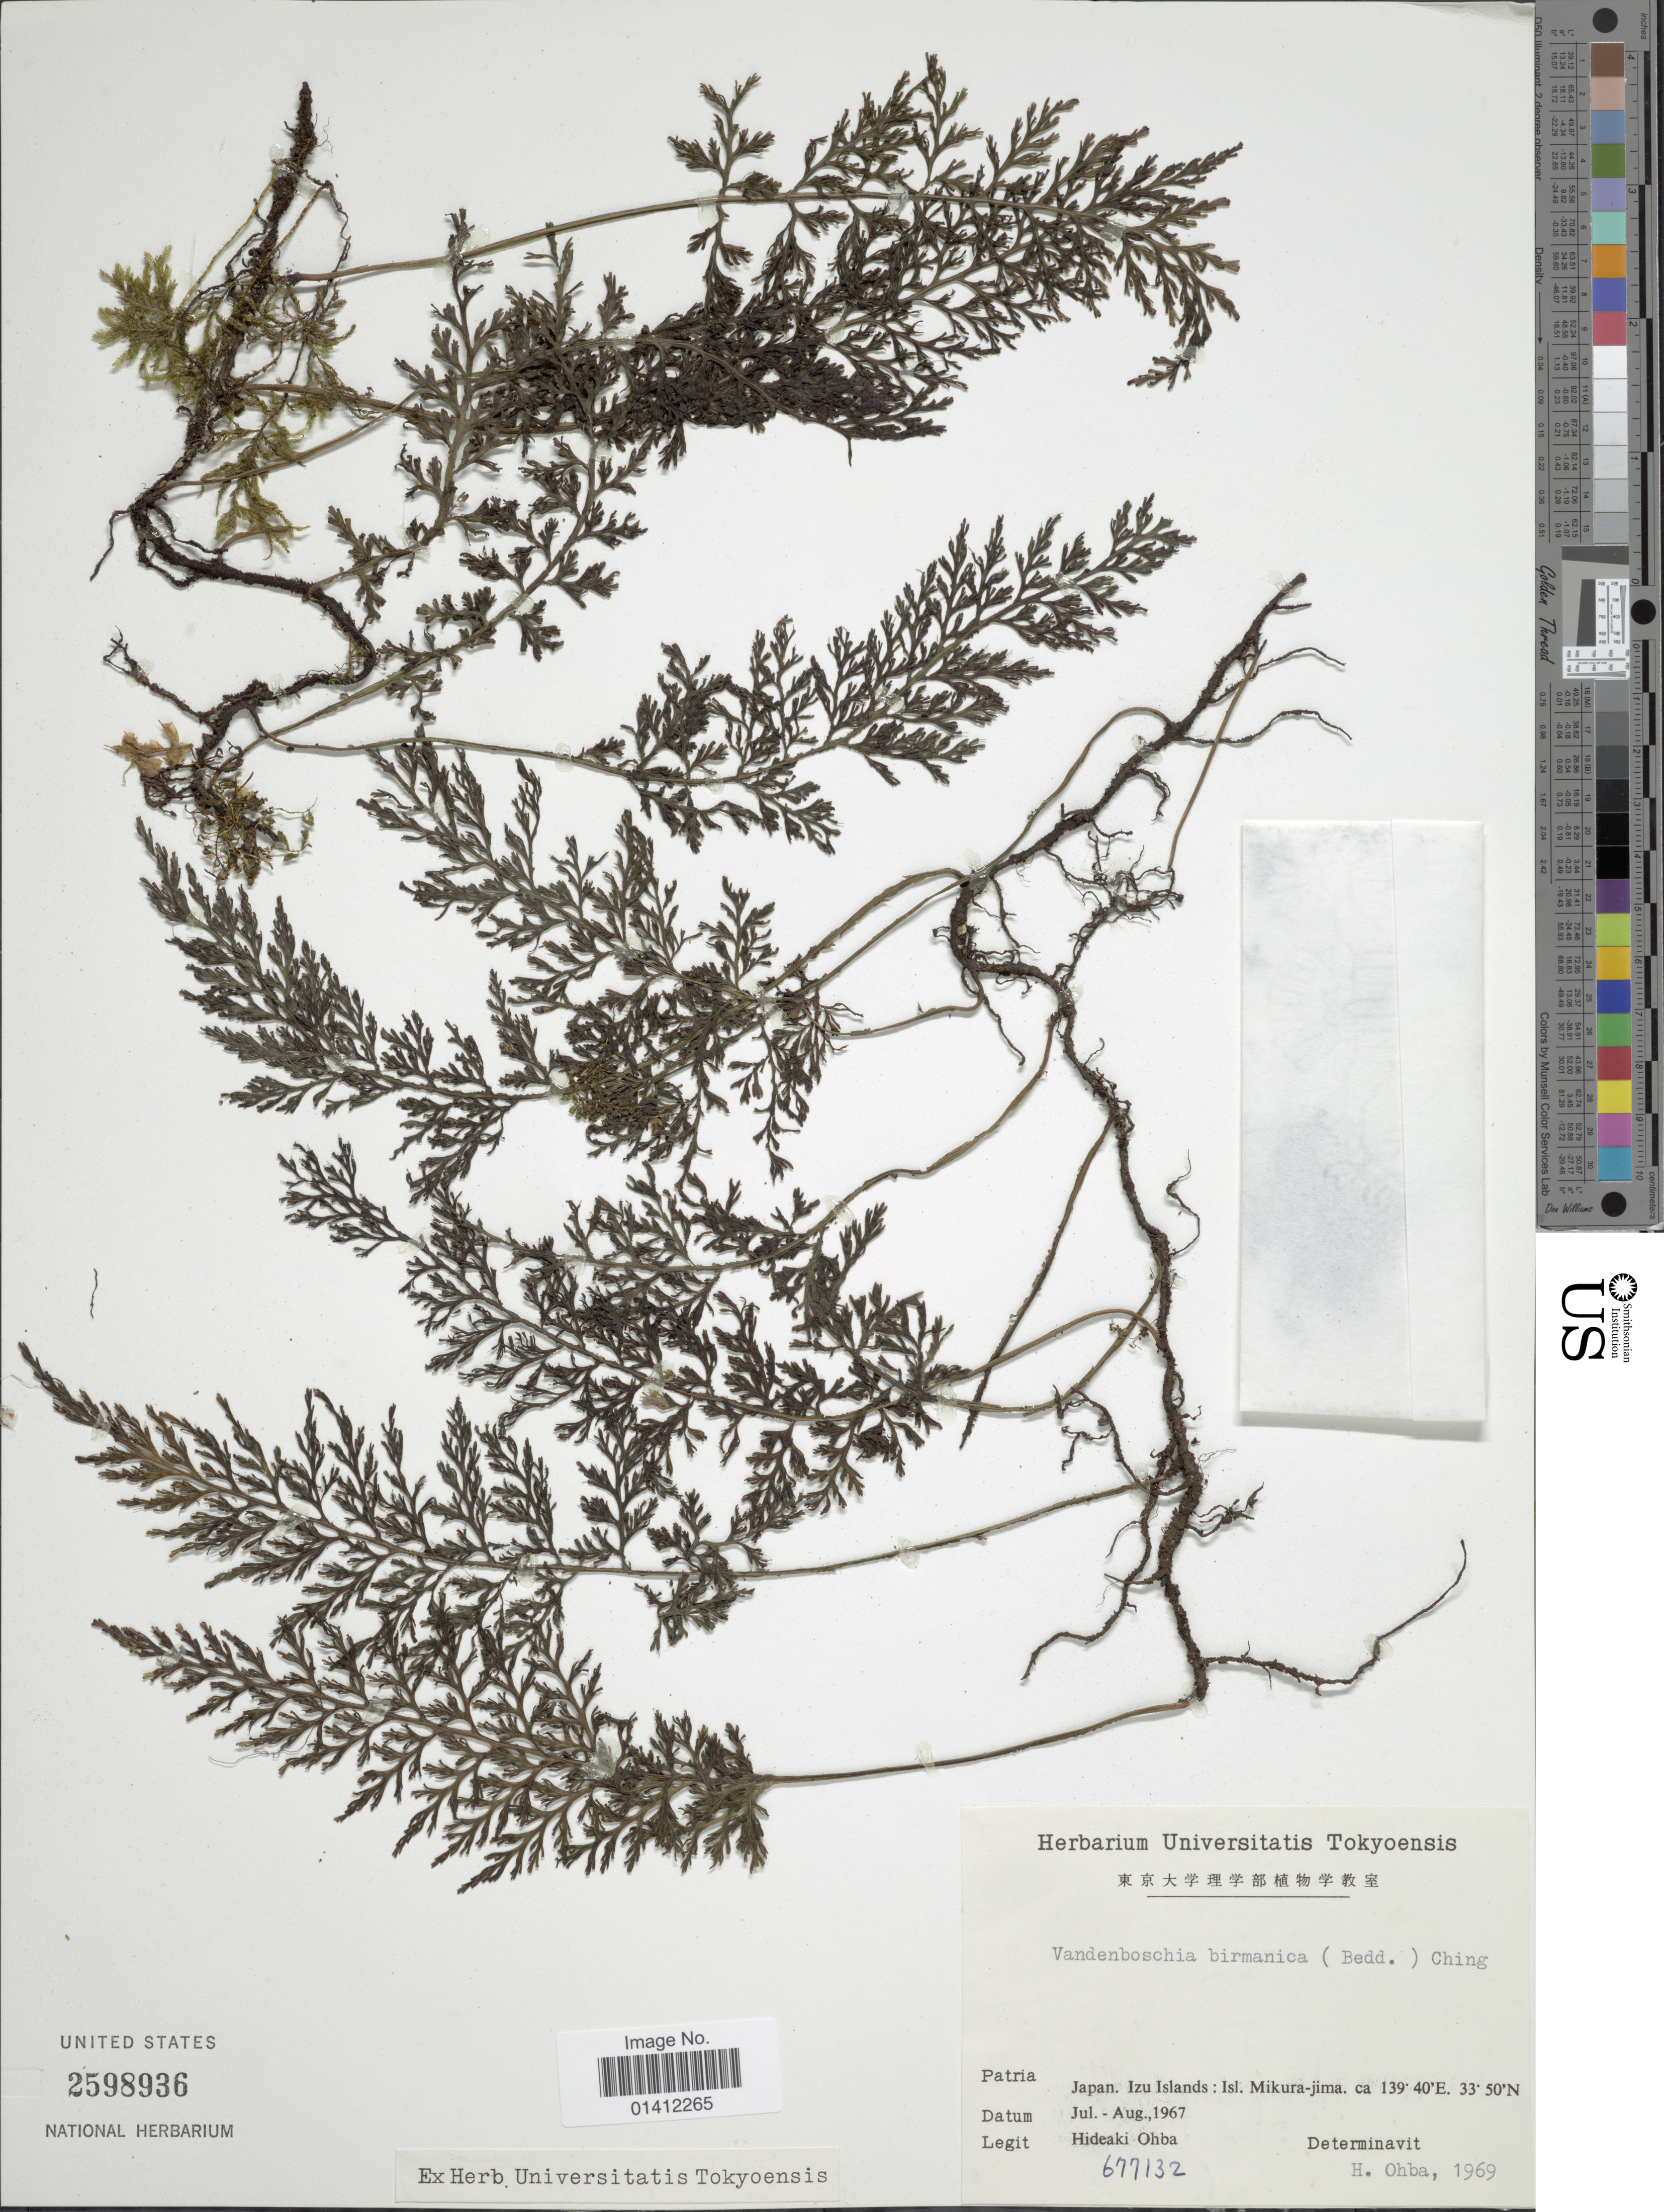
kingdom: Plantae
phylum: Tracheophyta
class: Polypodiopsida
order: Hymenophyllales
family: Hymenophyllaceae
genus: Vandenboschia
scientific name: Vandenboschia birmanica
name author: (Bedd.) Ching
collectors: H. Ohba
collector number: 677132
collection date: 1967-07/1967-08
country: Japan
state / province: Tokyo, Federal City of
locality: Izu Islands: Isl. Mikura-jima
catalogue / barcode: US 2598936